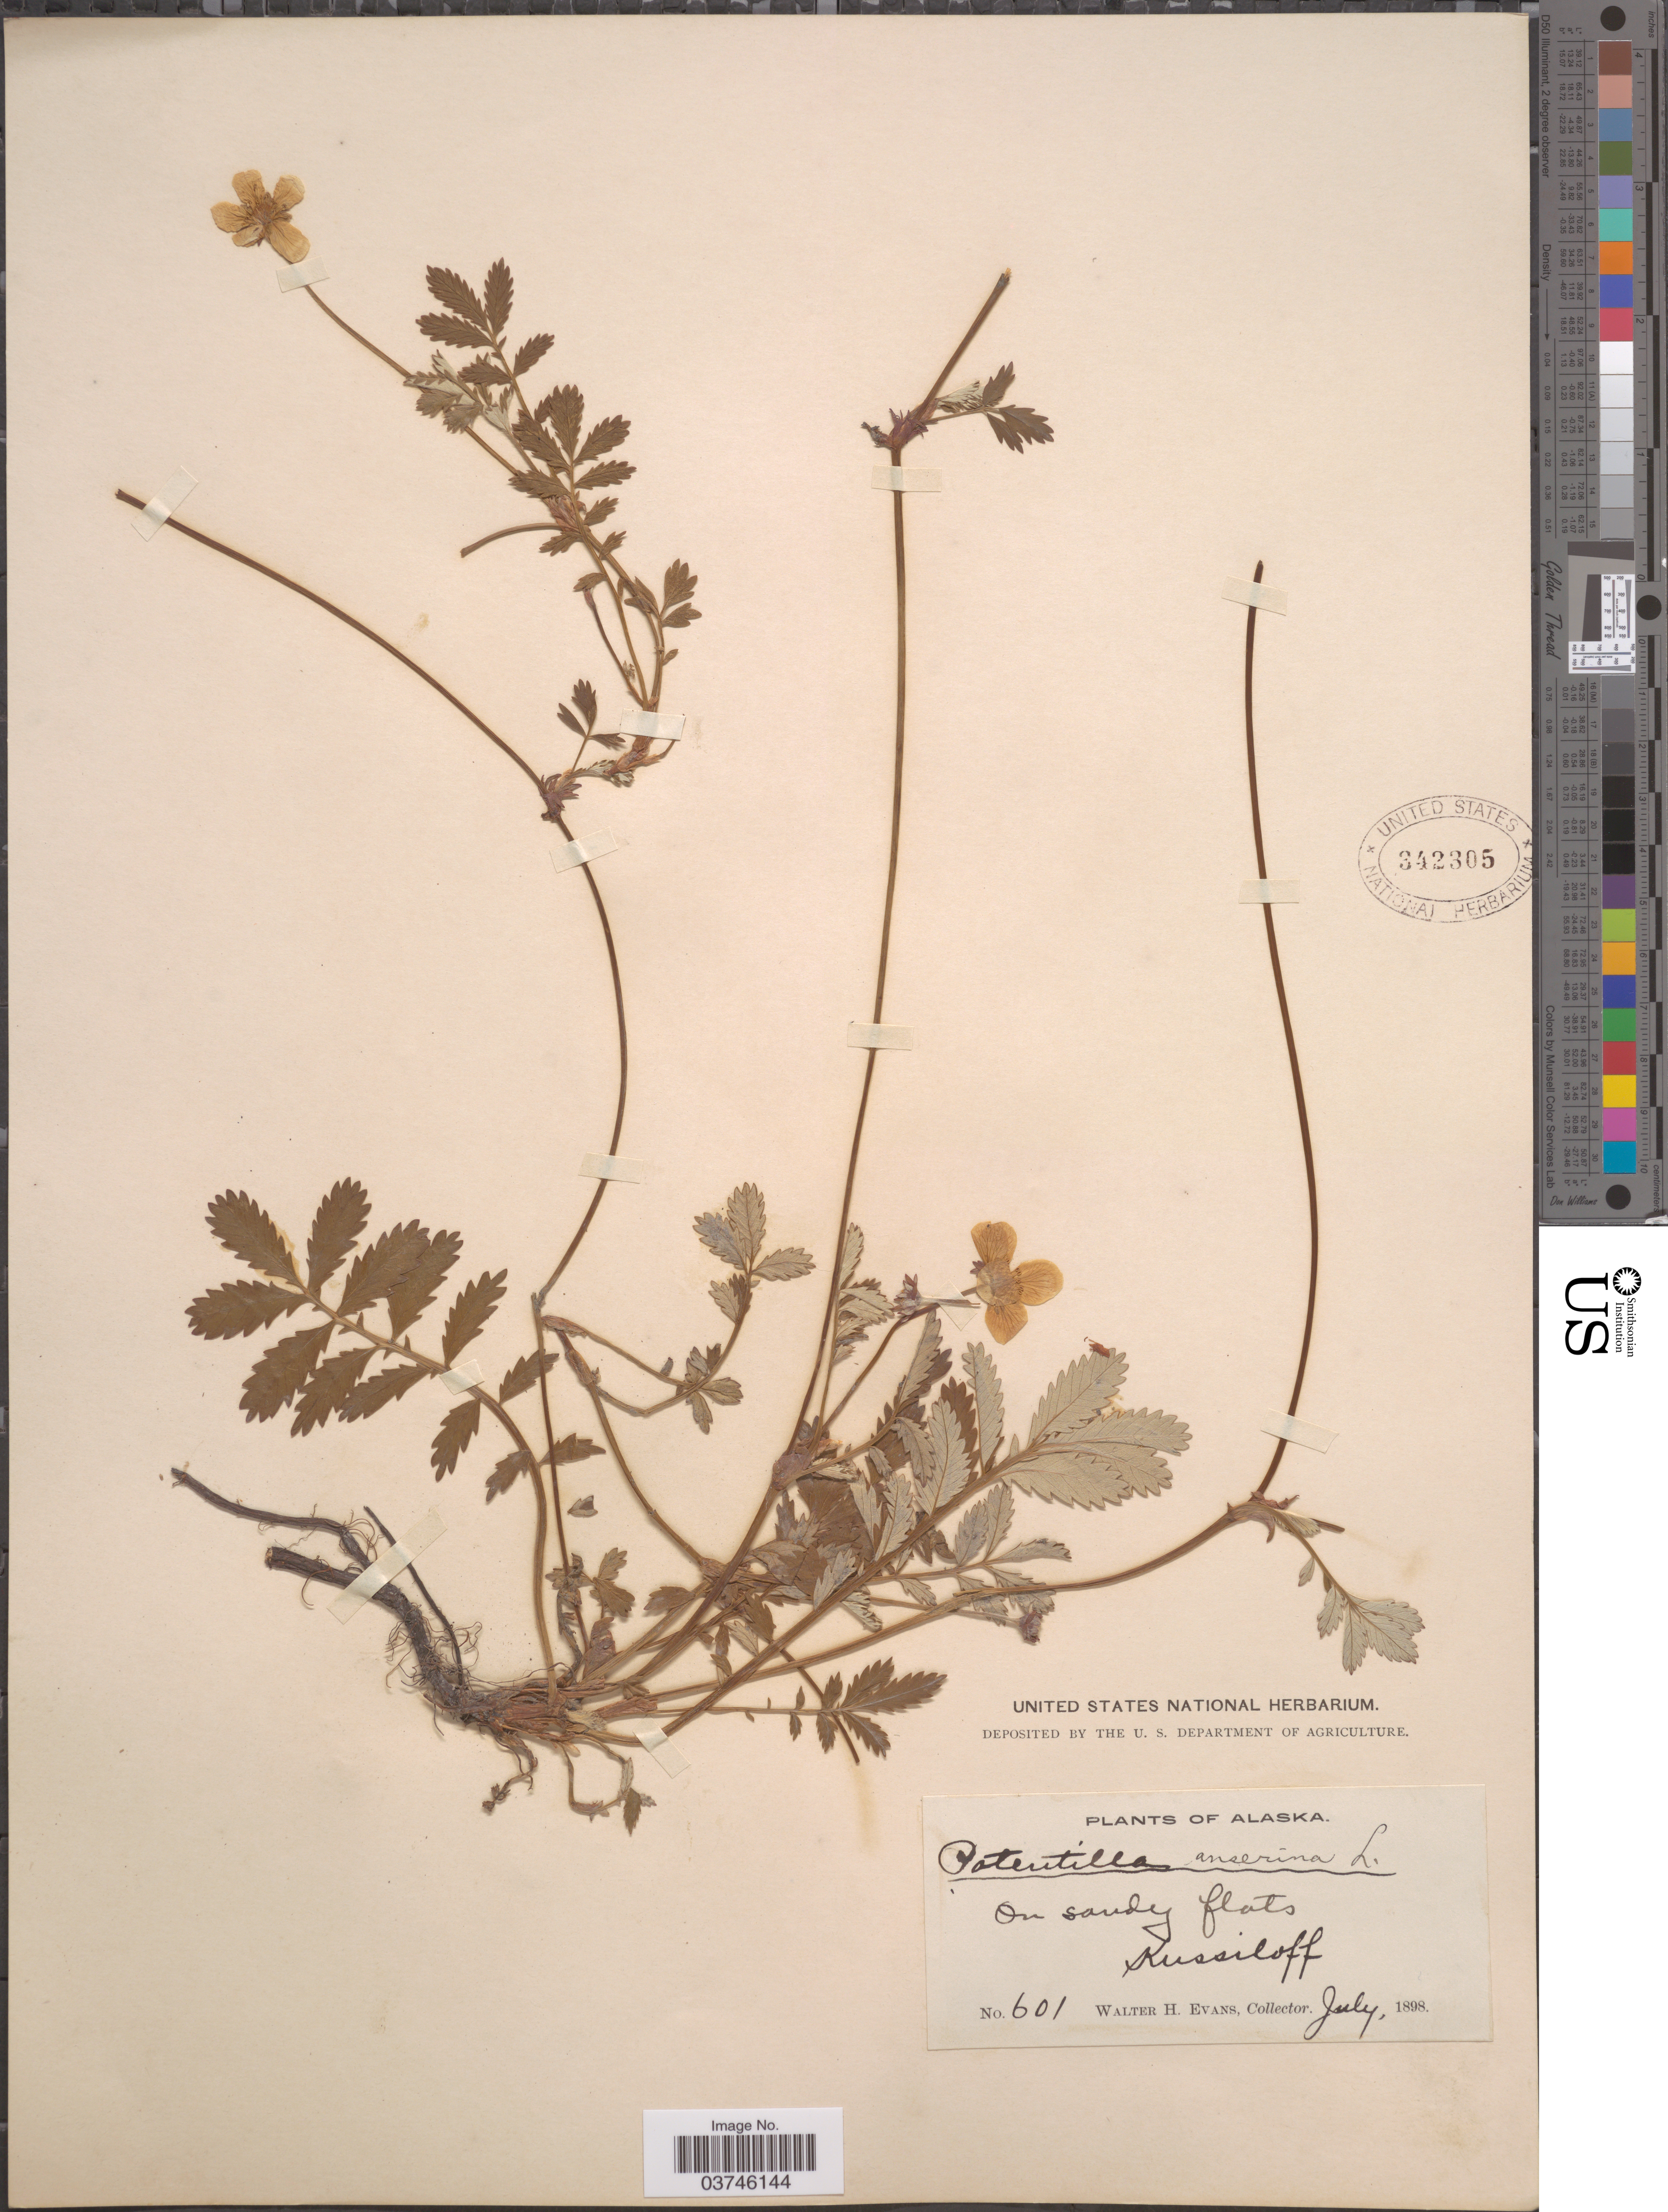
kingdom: Plantae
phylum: Tracheophyta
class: Magnoliopsida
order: Rosales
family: Rosaceae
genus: Argentina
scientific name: Argentina anserina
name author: (L.) Rydb.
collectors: W. H. Evans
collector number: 601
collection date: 1898-07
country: United States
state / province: Alaska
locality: Kussiloff.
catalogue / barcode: US 342305